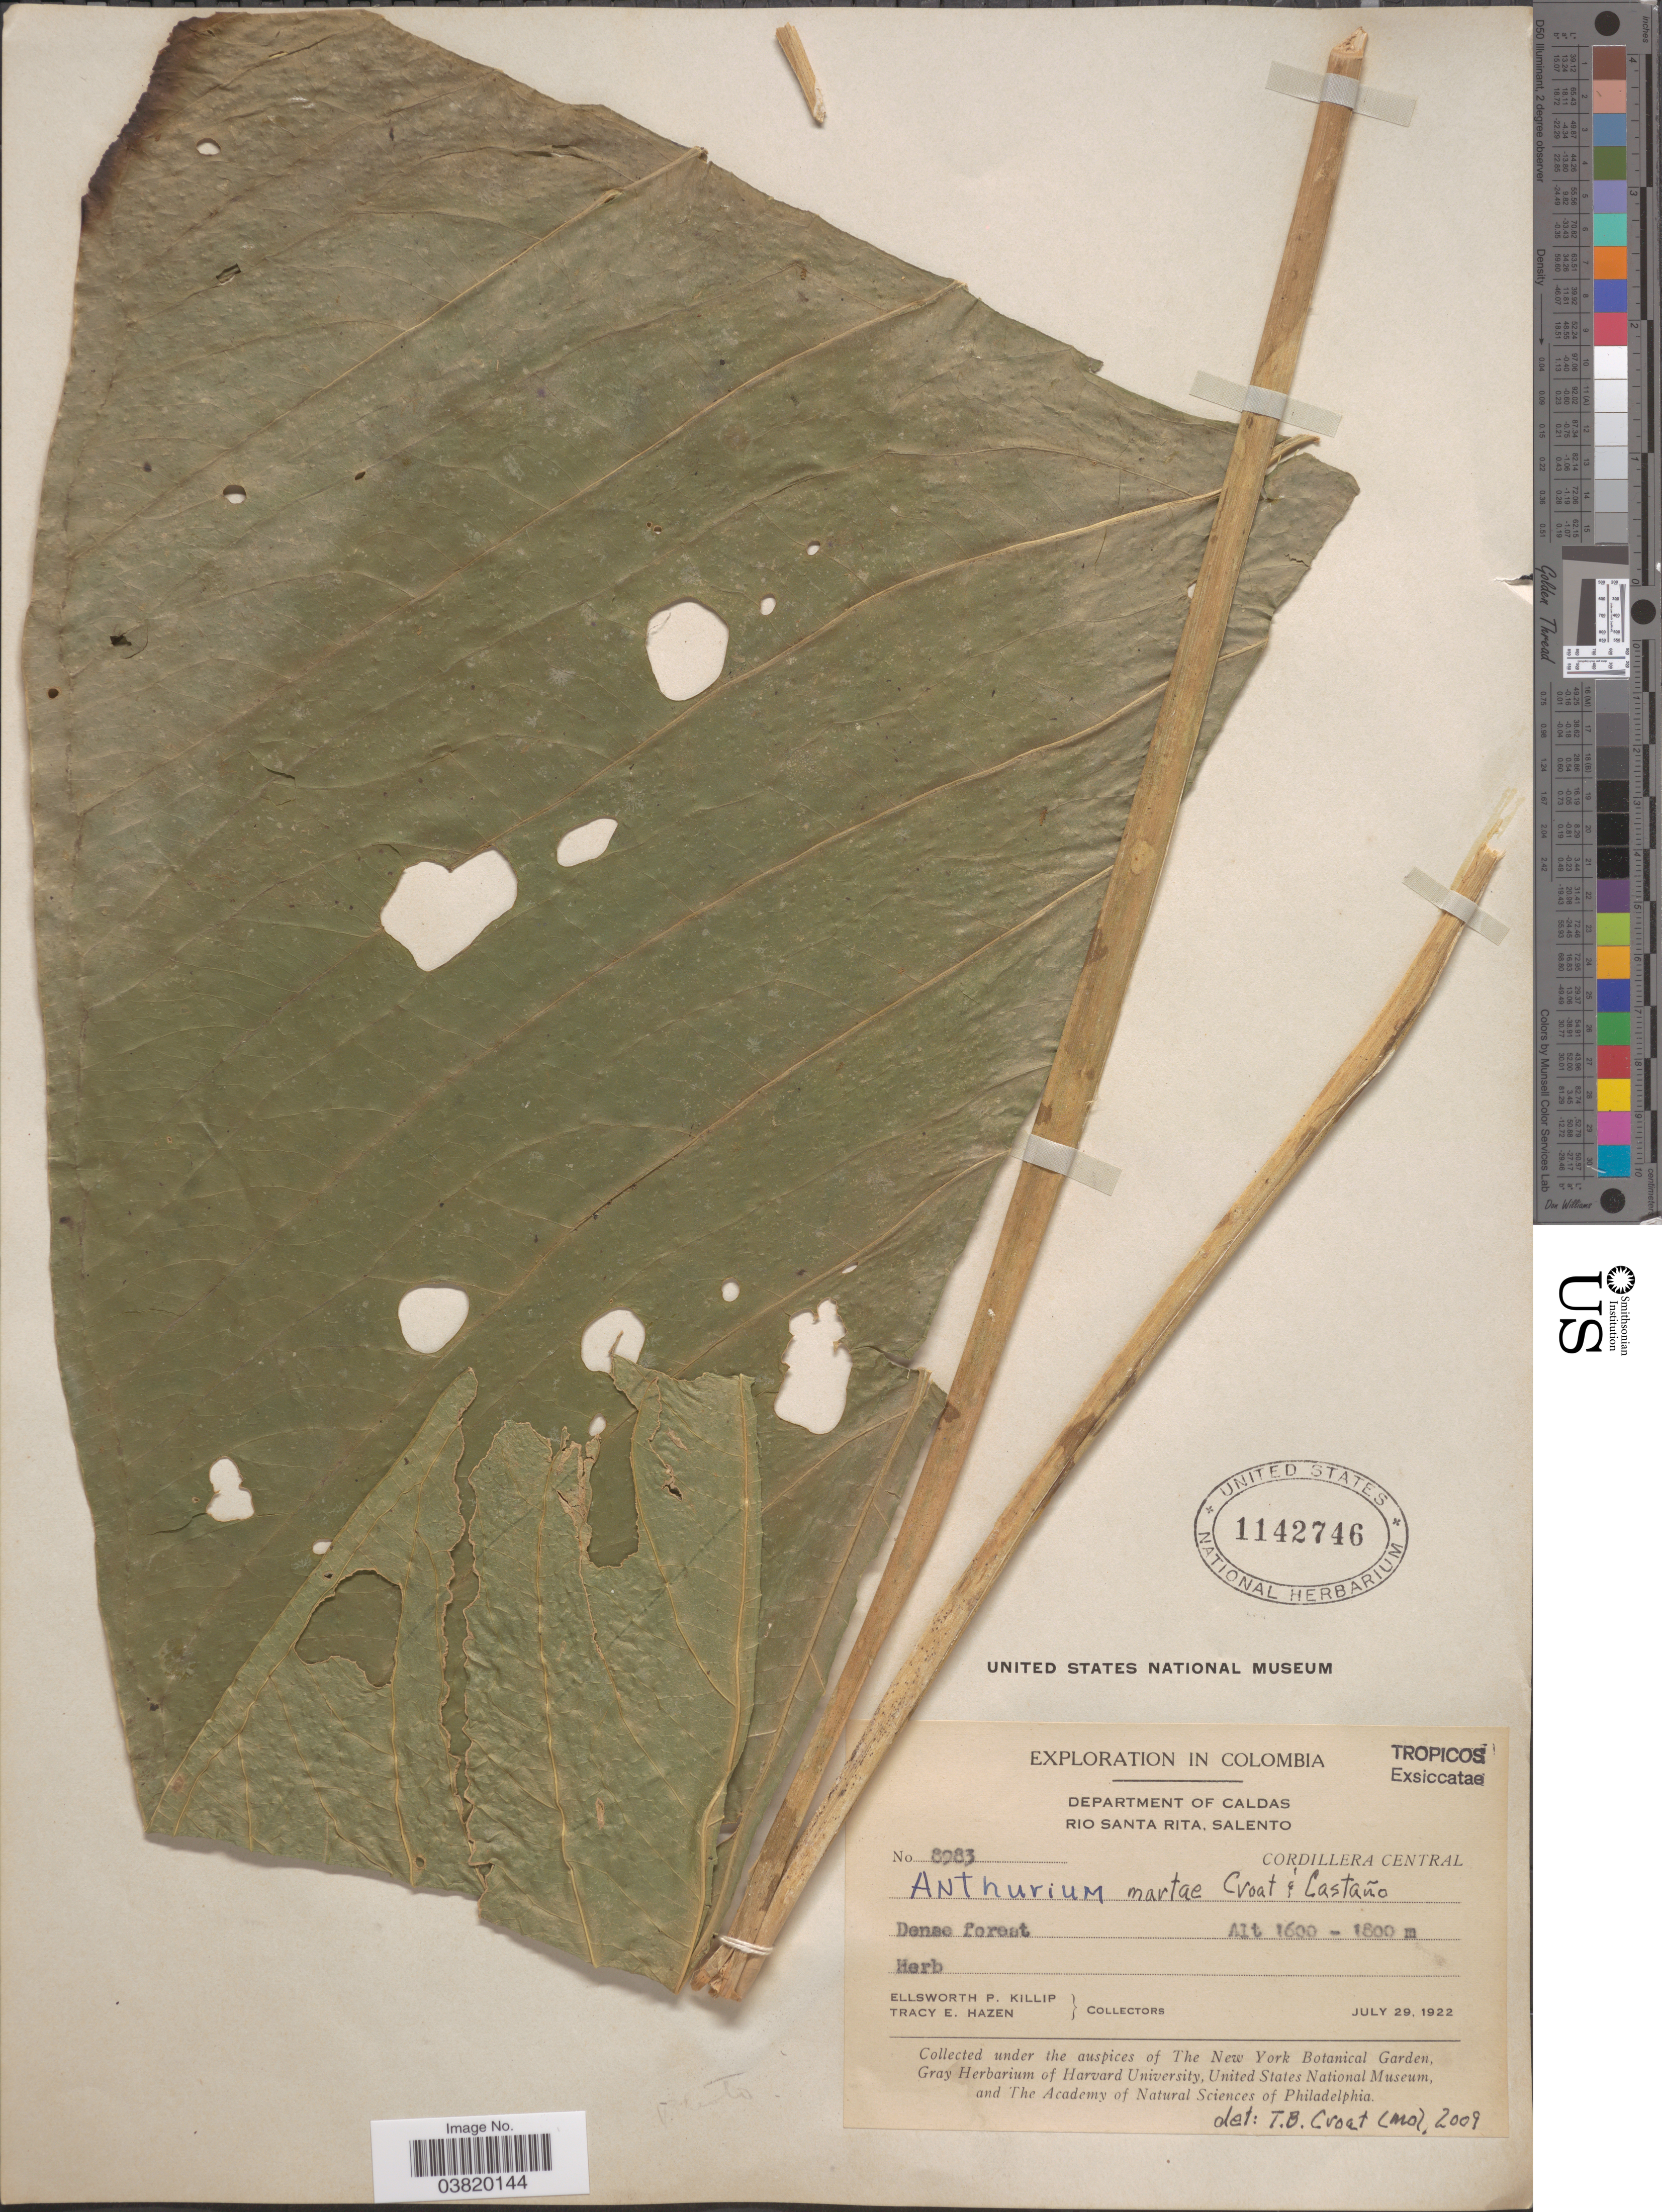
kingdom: Plantae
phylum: Tracheophyta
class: Liliopsida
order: Alismatales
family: Araceae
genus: Anthurium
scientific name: Anthurium martae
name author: Croat & Castaño-Rub.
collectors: E. P. Killip & T. E. Hazen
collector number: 8983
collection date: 1922-07-29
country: Colombia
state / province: Caldas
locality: Department of Caldas. Rio Santa Rita, Salento. Cordillera Central.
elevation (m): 1600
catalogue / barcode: US 1142746